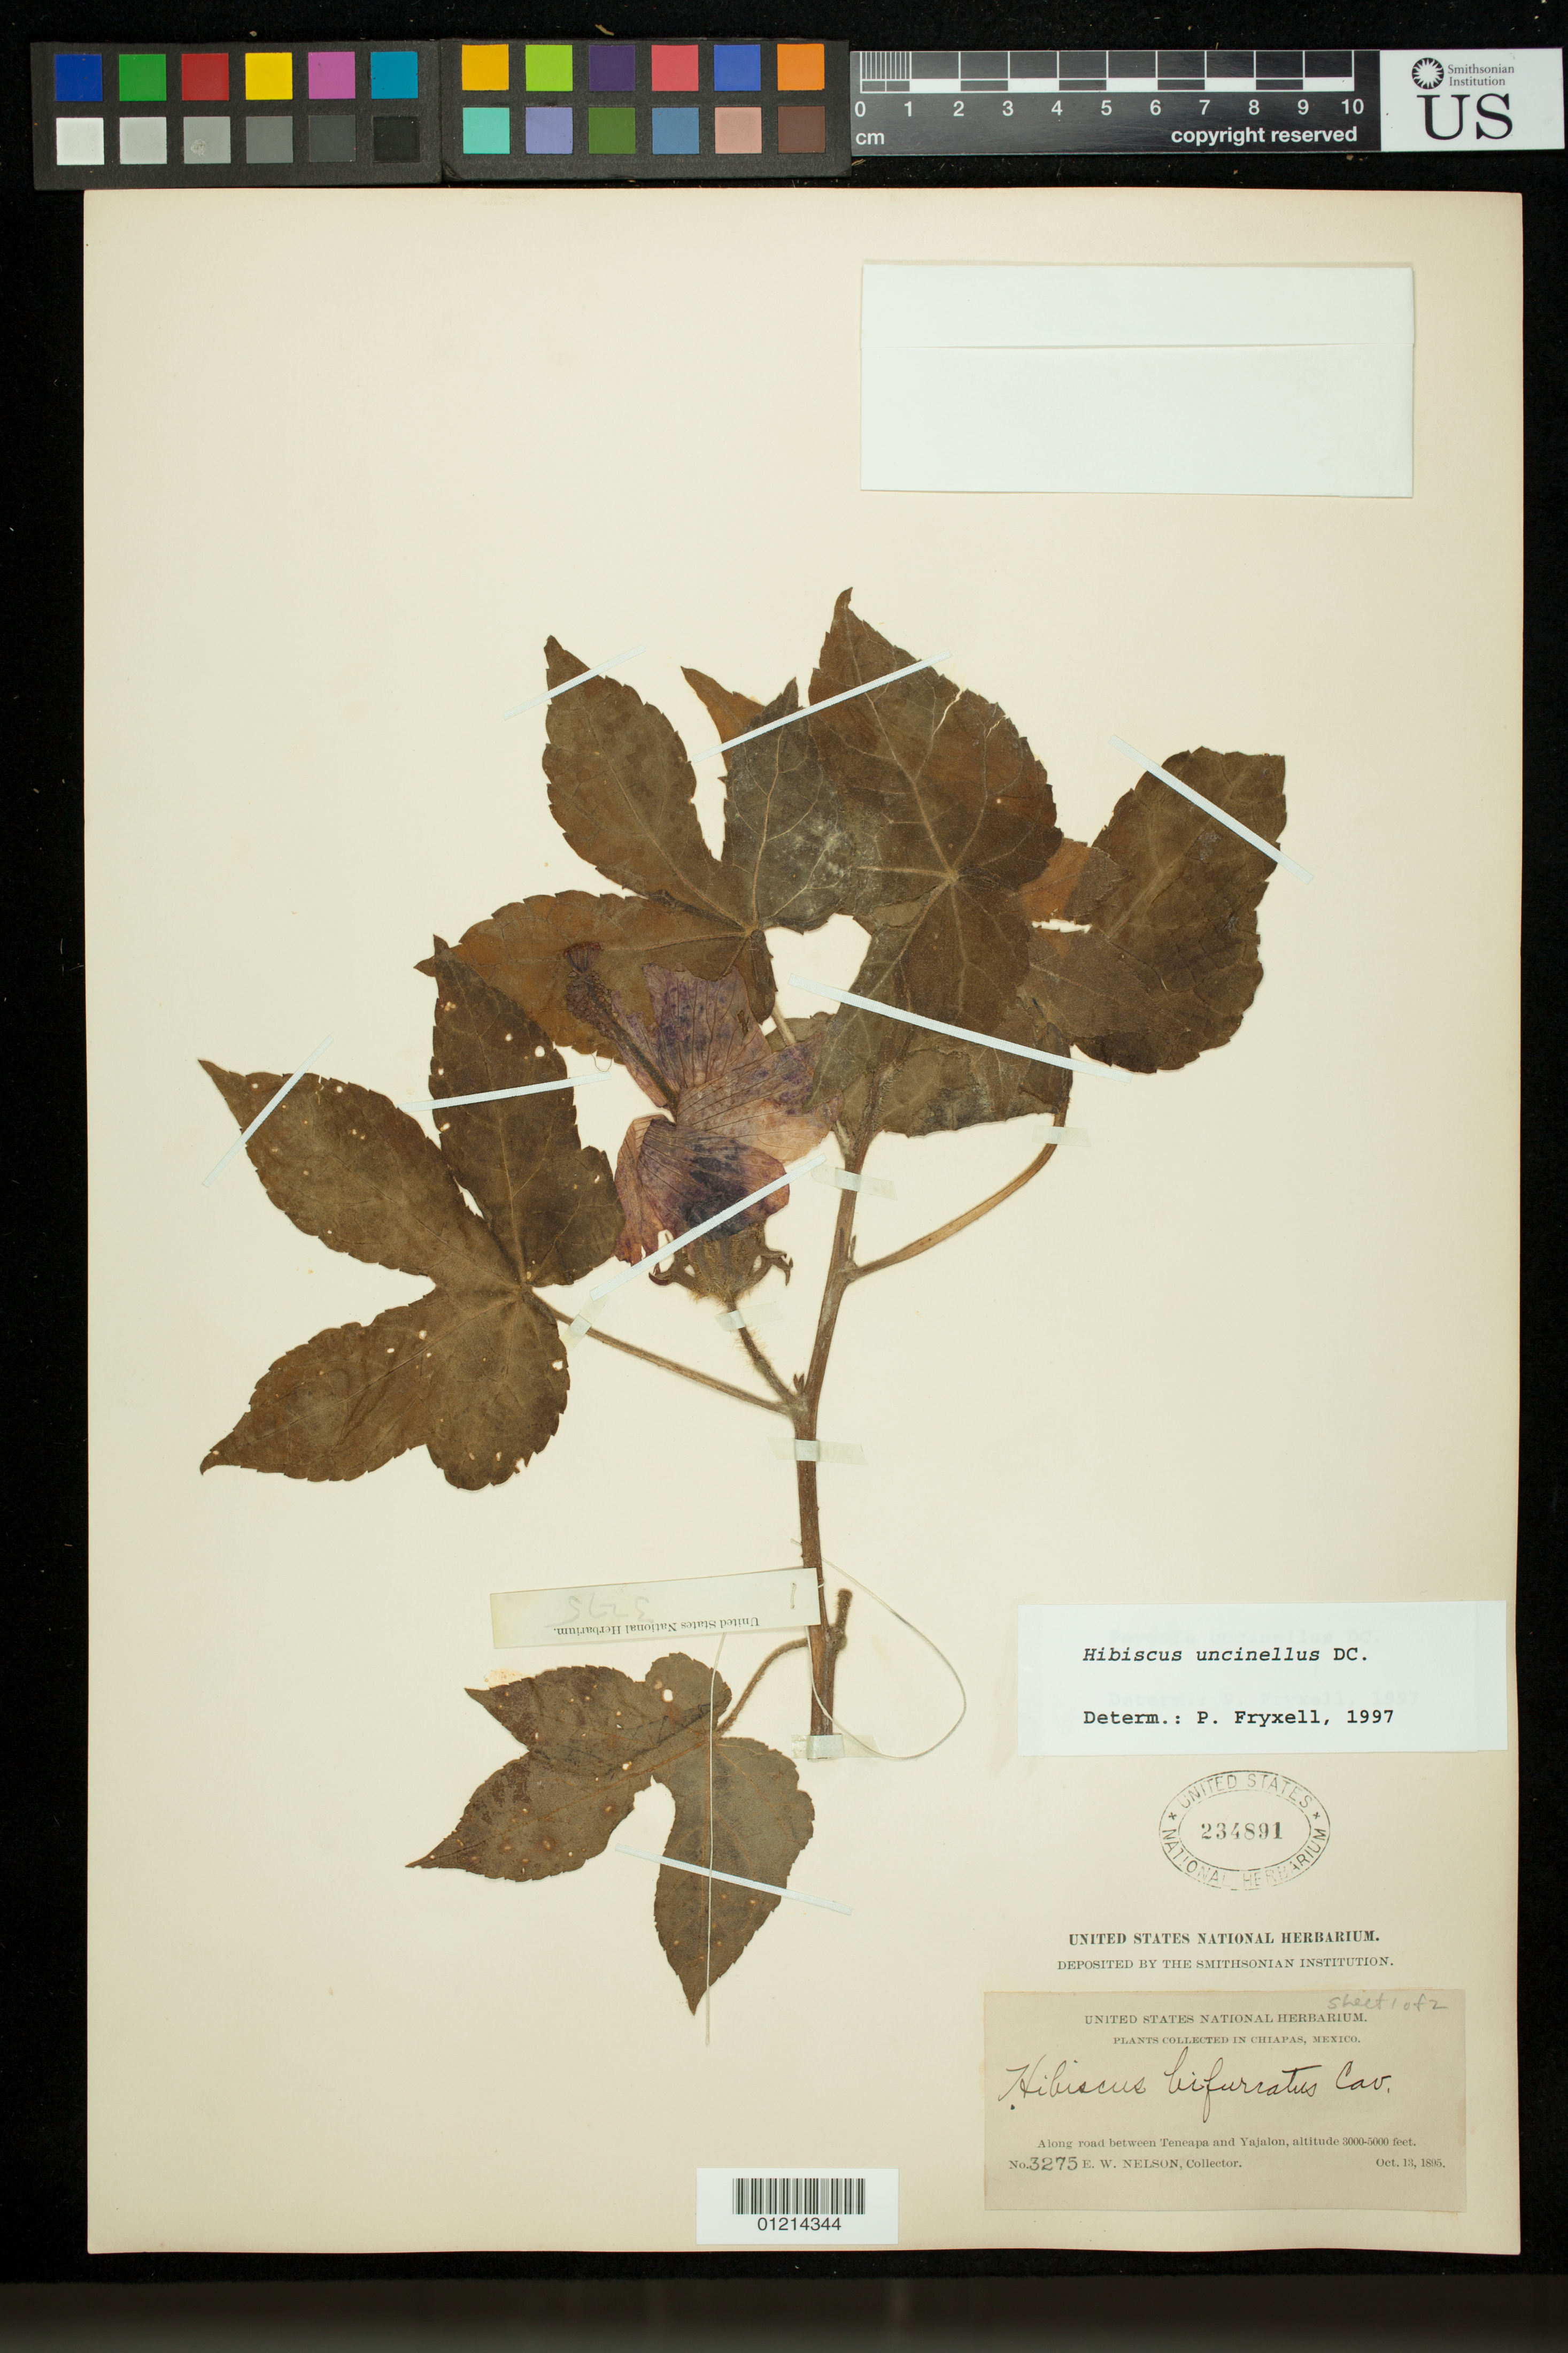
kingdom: Plantae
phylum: Tracheophyta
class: Magnoliopsida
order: Malvales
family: Malvaceae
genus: Sabdariffa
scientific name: Sabdariffa uncinella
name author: (DC.) M.M. Hanes & R.L. Barrett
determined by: Dorr, Laurence J., Curator (BOT), Smithsonian Institution - National Museum of Natural History (UNITED STATES)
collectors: E. W. Nelson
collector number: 3275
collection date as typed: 13 Oct 1895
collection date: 1895-10-13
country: Mexico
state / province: Chiapas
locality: Along road between Tencapa and Yajalon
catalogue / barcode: US 234891